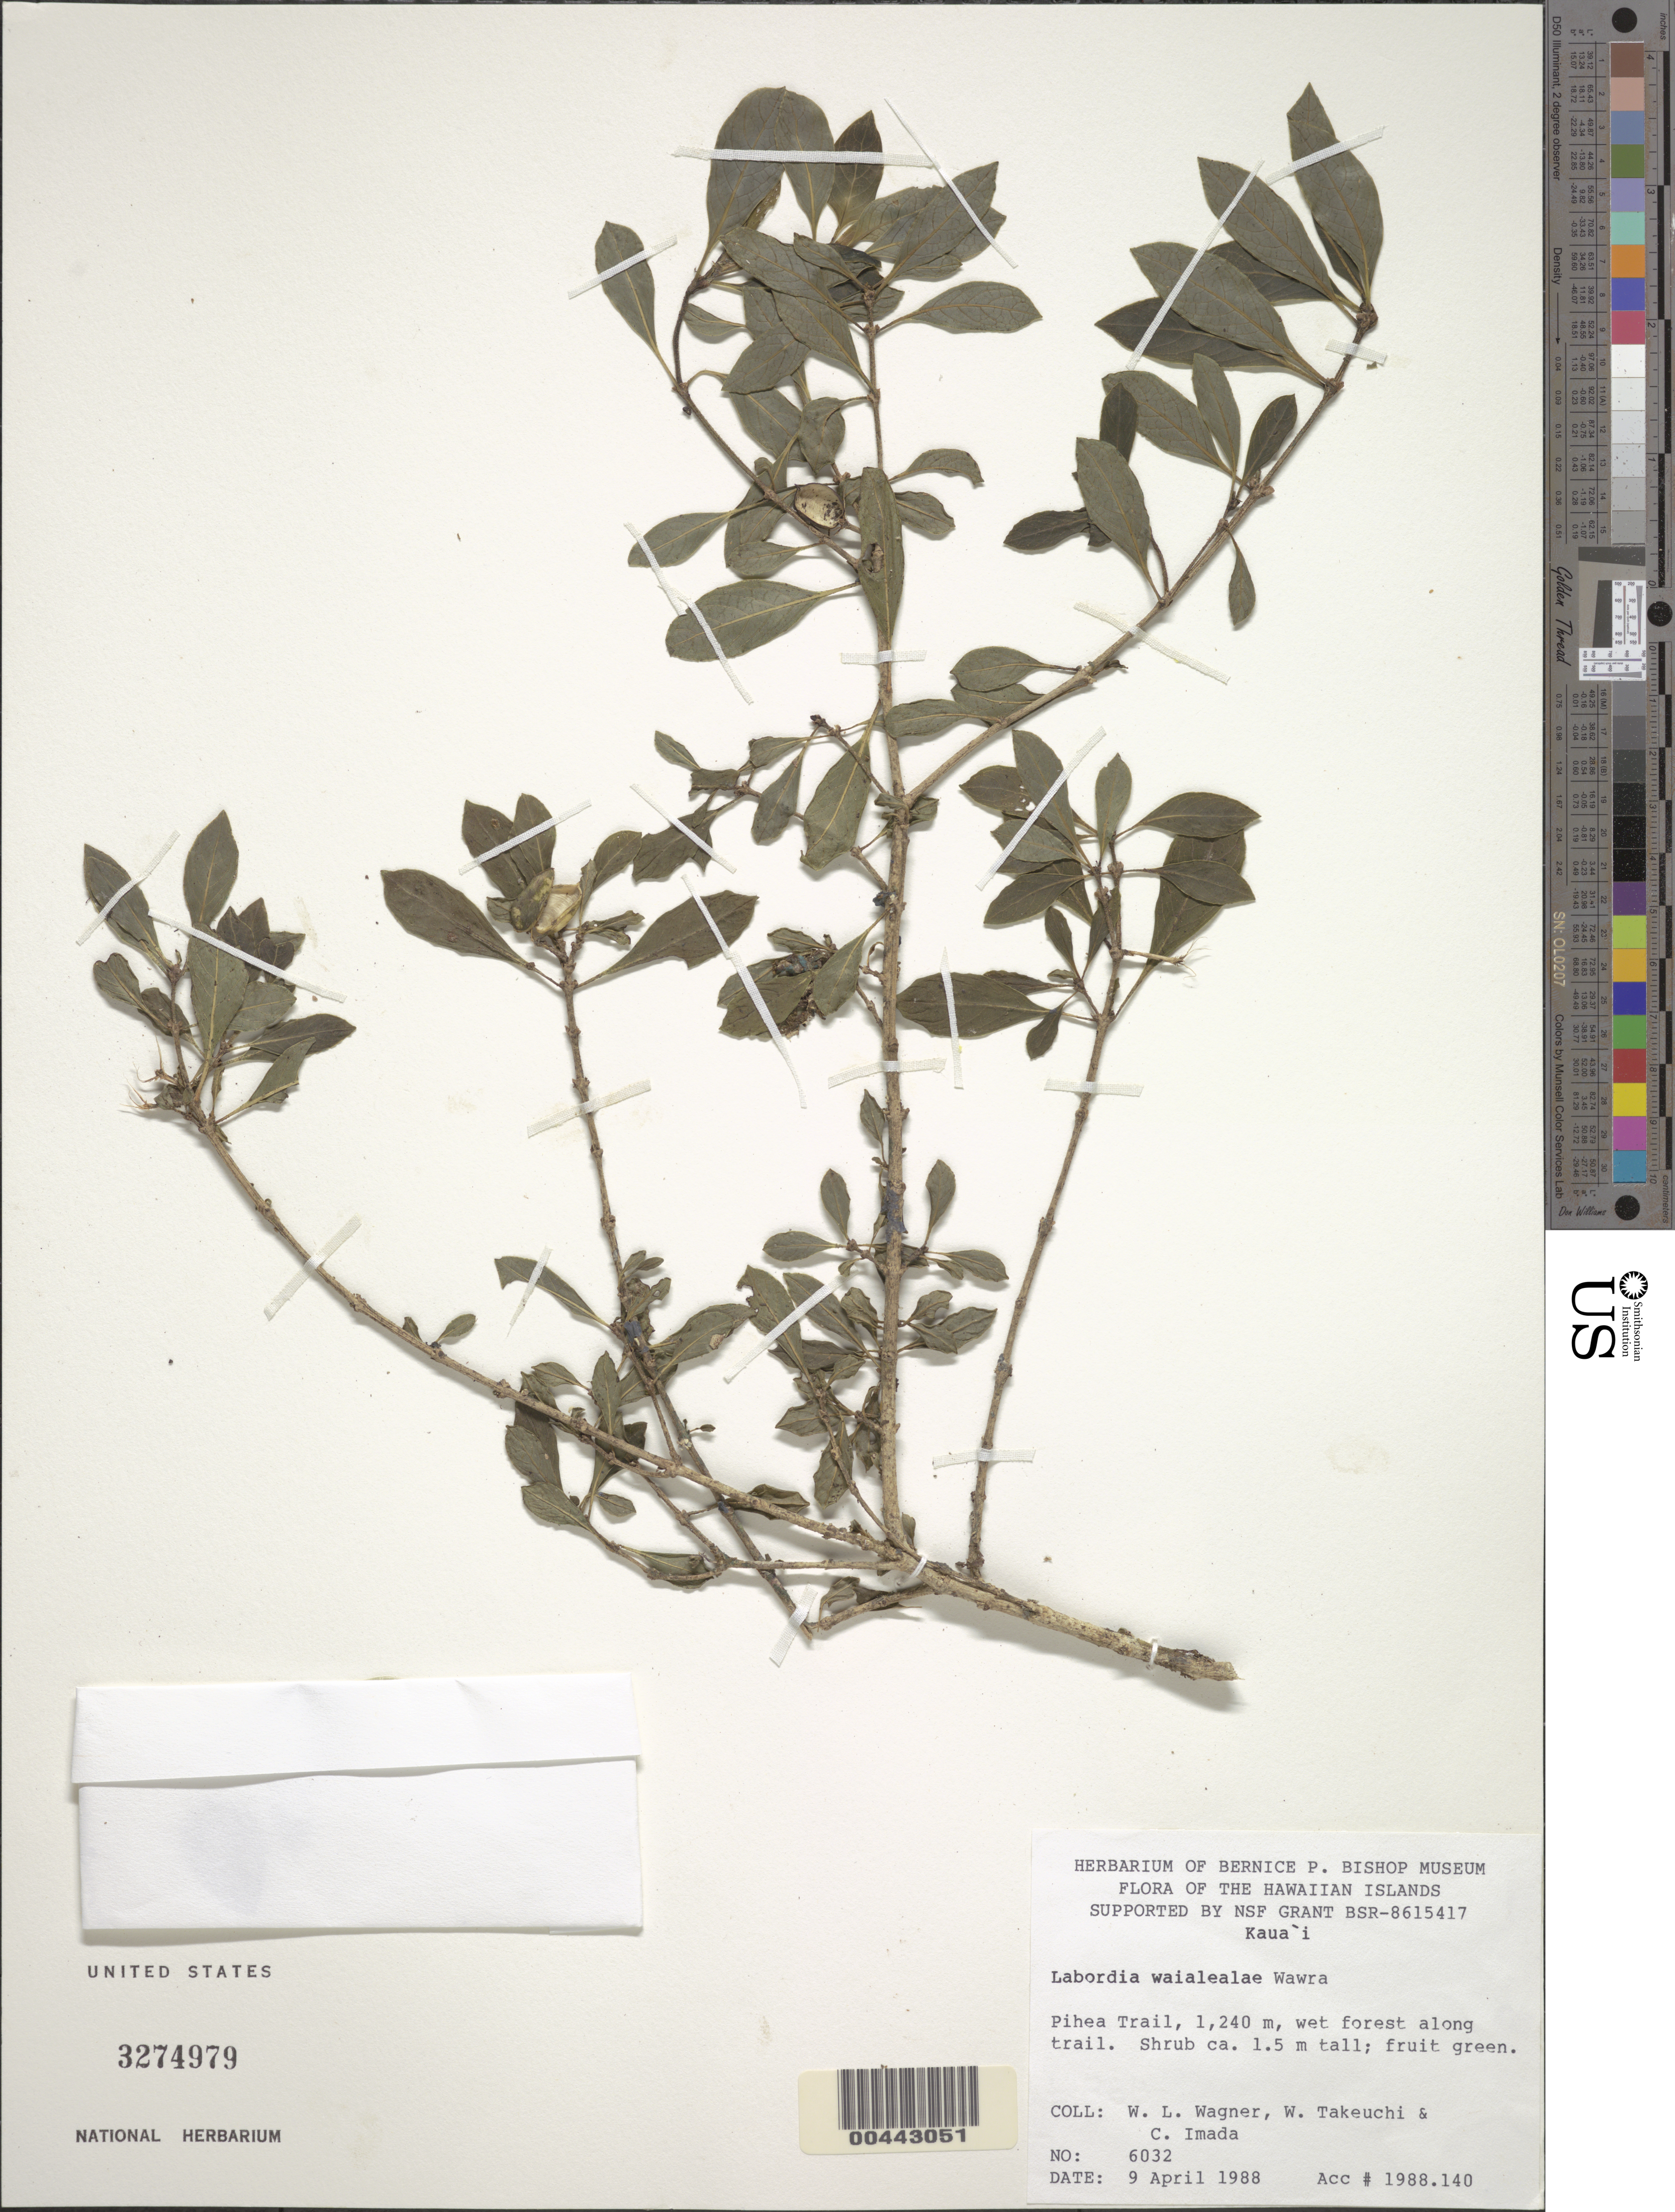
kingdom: Plantae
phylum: Tracheophyta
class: Magnoliopsida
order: Gentianales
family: Loganiaceae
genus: Geniostoma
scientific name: Geniostoma waialealae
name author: (Wawra) Byng & Christenh.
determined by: Wagner, W. L., (BOT), Smithsonian Institution - National Museum of Natural History (UNITED STATES)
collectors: W. L. Wagner, W. N. Takeuchi & C. Imada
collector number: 6032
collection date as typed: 9 Apr 1988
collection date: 1988-04-09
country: United States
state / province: Hawaii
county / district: Kauai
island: Kaua'i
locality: Pihea Trail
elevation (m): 1240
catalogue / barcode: US 3274979